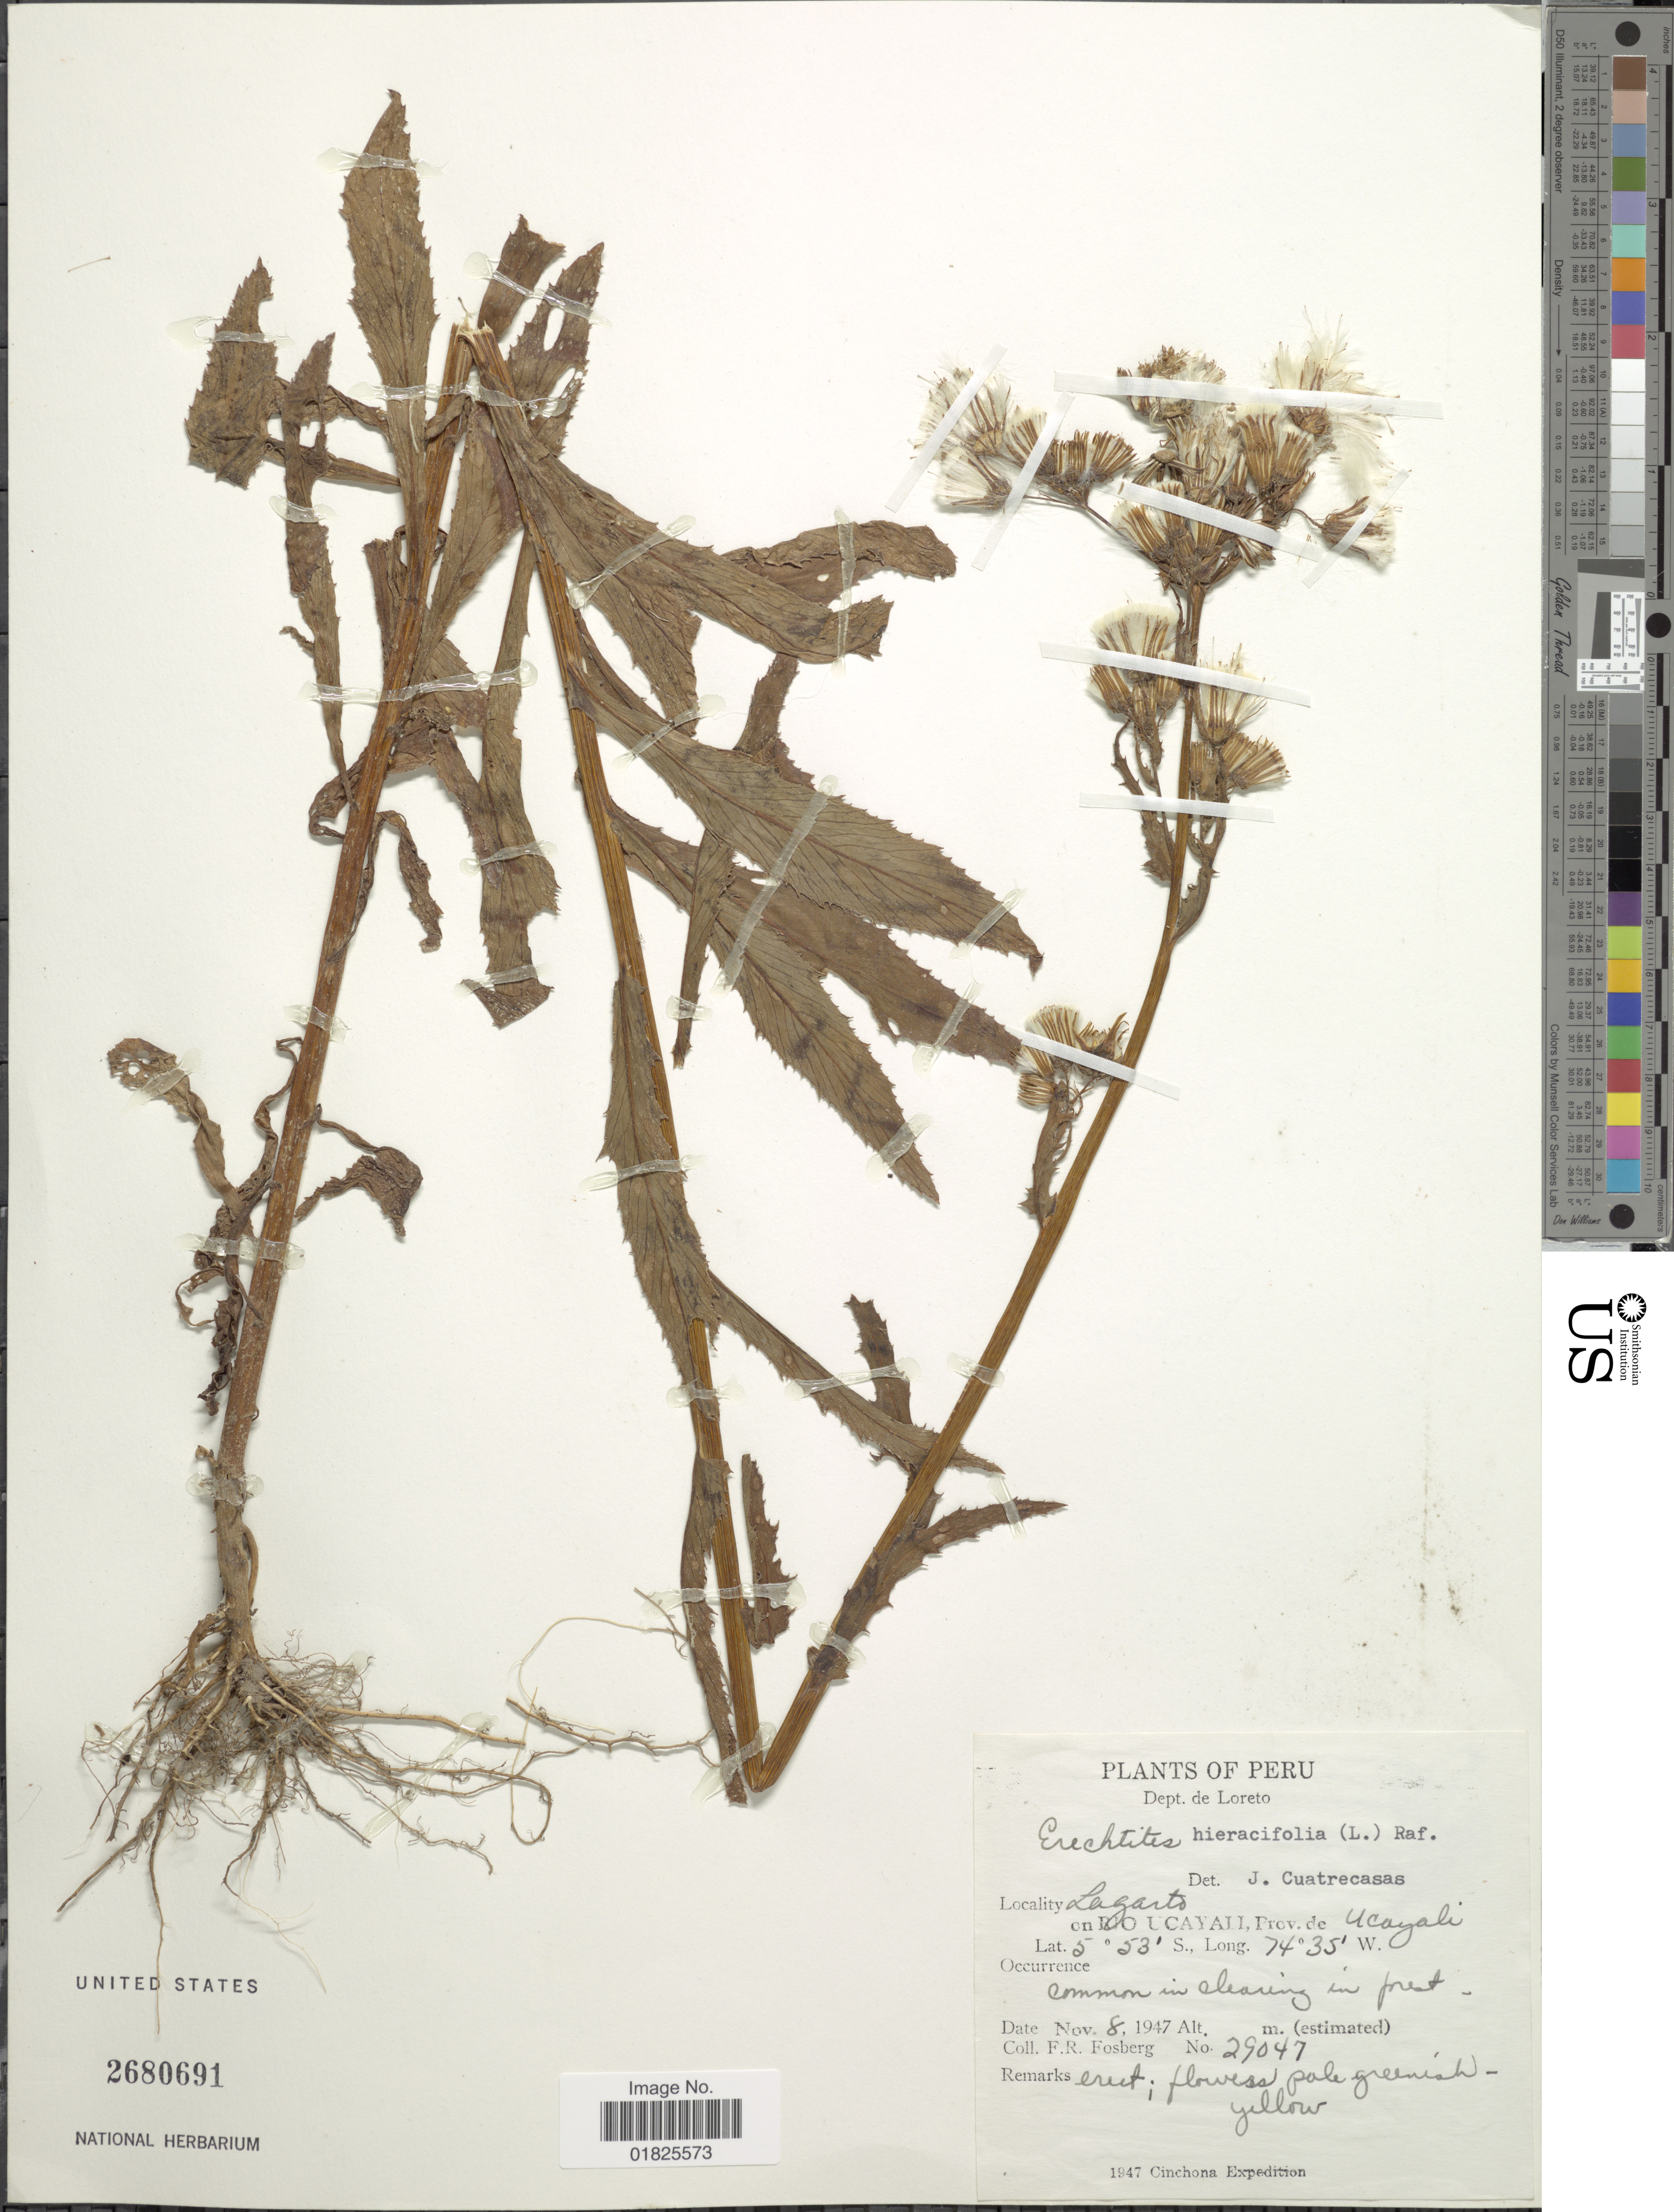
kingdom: Plantae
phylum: Tracheophyta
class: Magnoliopsida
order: Asterales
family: Asteraceae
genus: Erechtites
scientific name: Erechtites hieraciifolius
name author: (L.) Raf. ex DC.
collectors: F. R. Fosberg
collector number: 29047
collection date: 1947-11-08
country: Peru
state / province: Loreto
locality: Lagarto, on Río Ucayali, Prov. de Ucayali.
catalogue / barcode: US 2680691